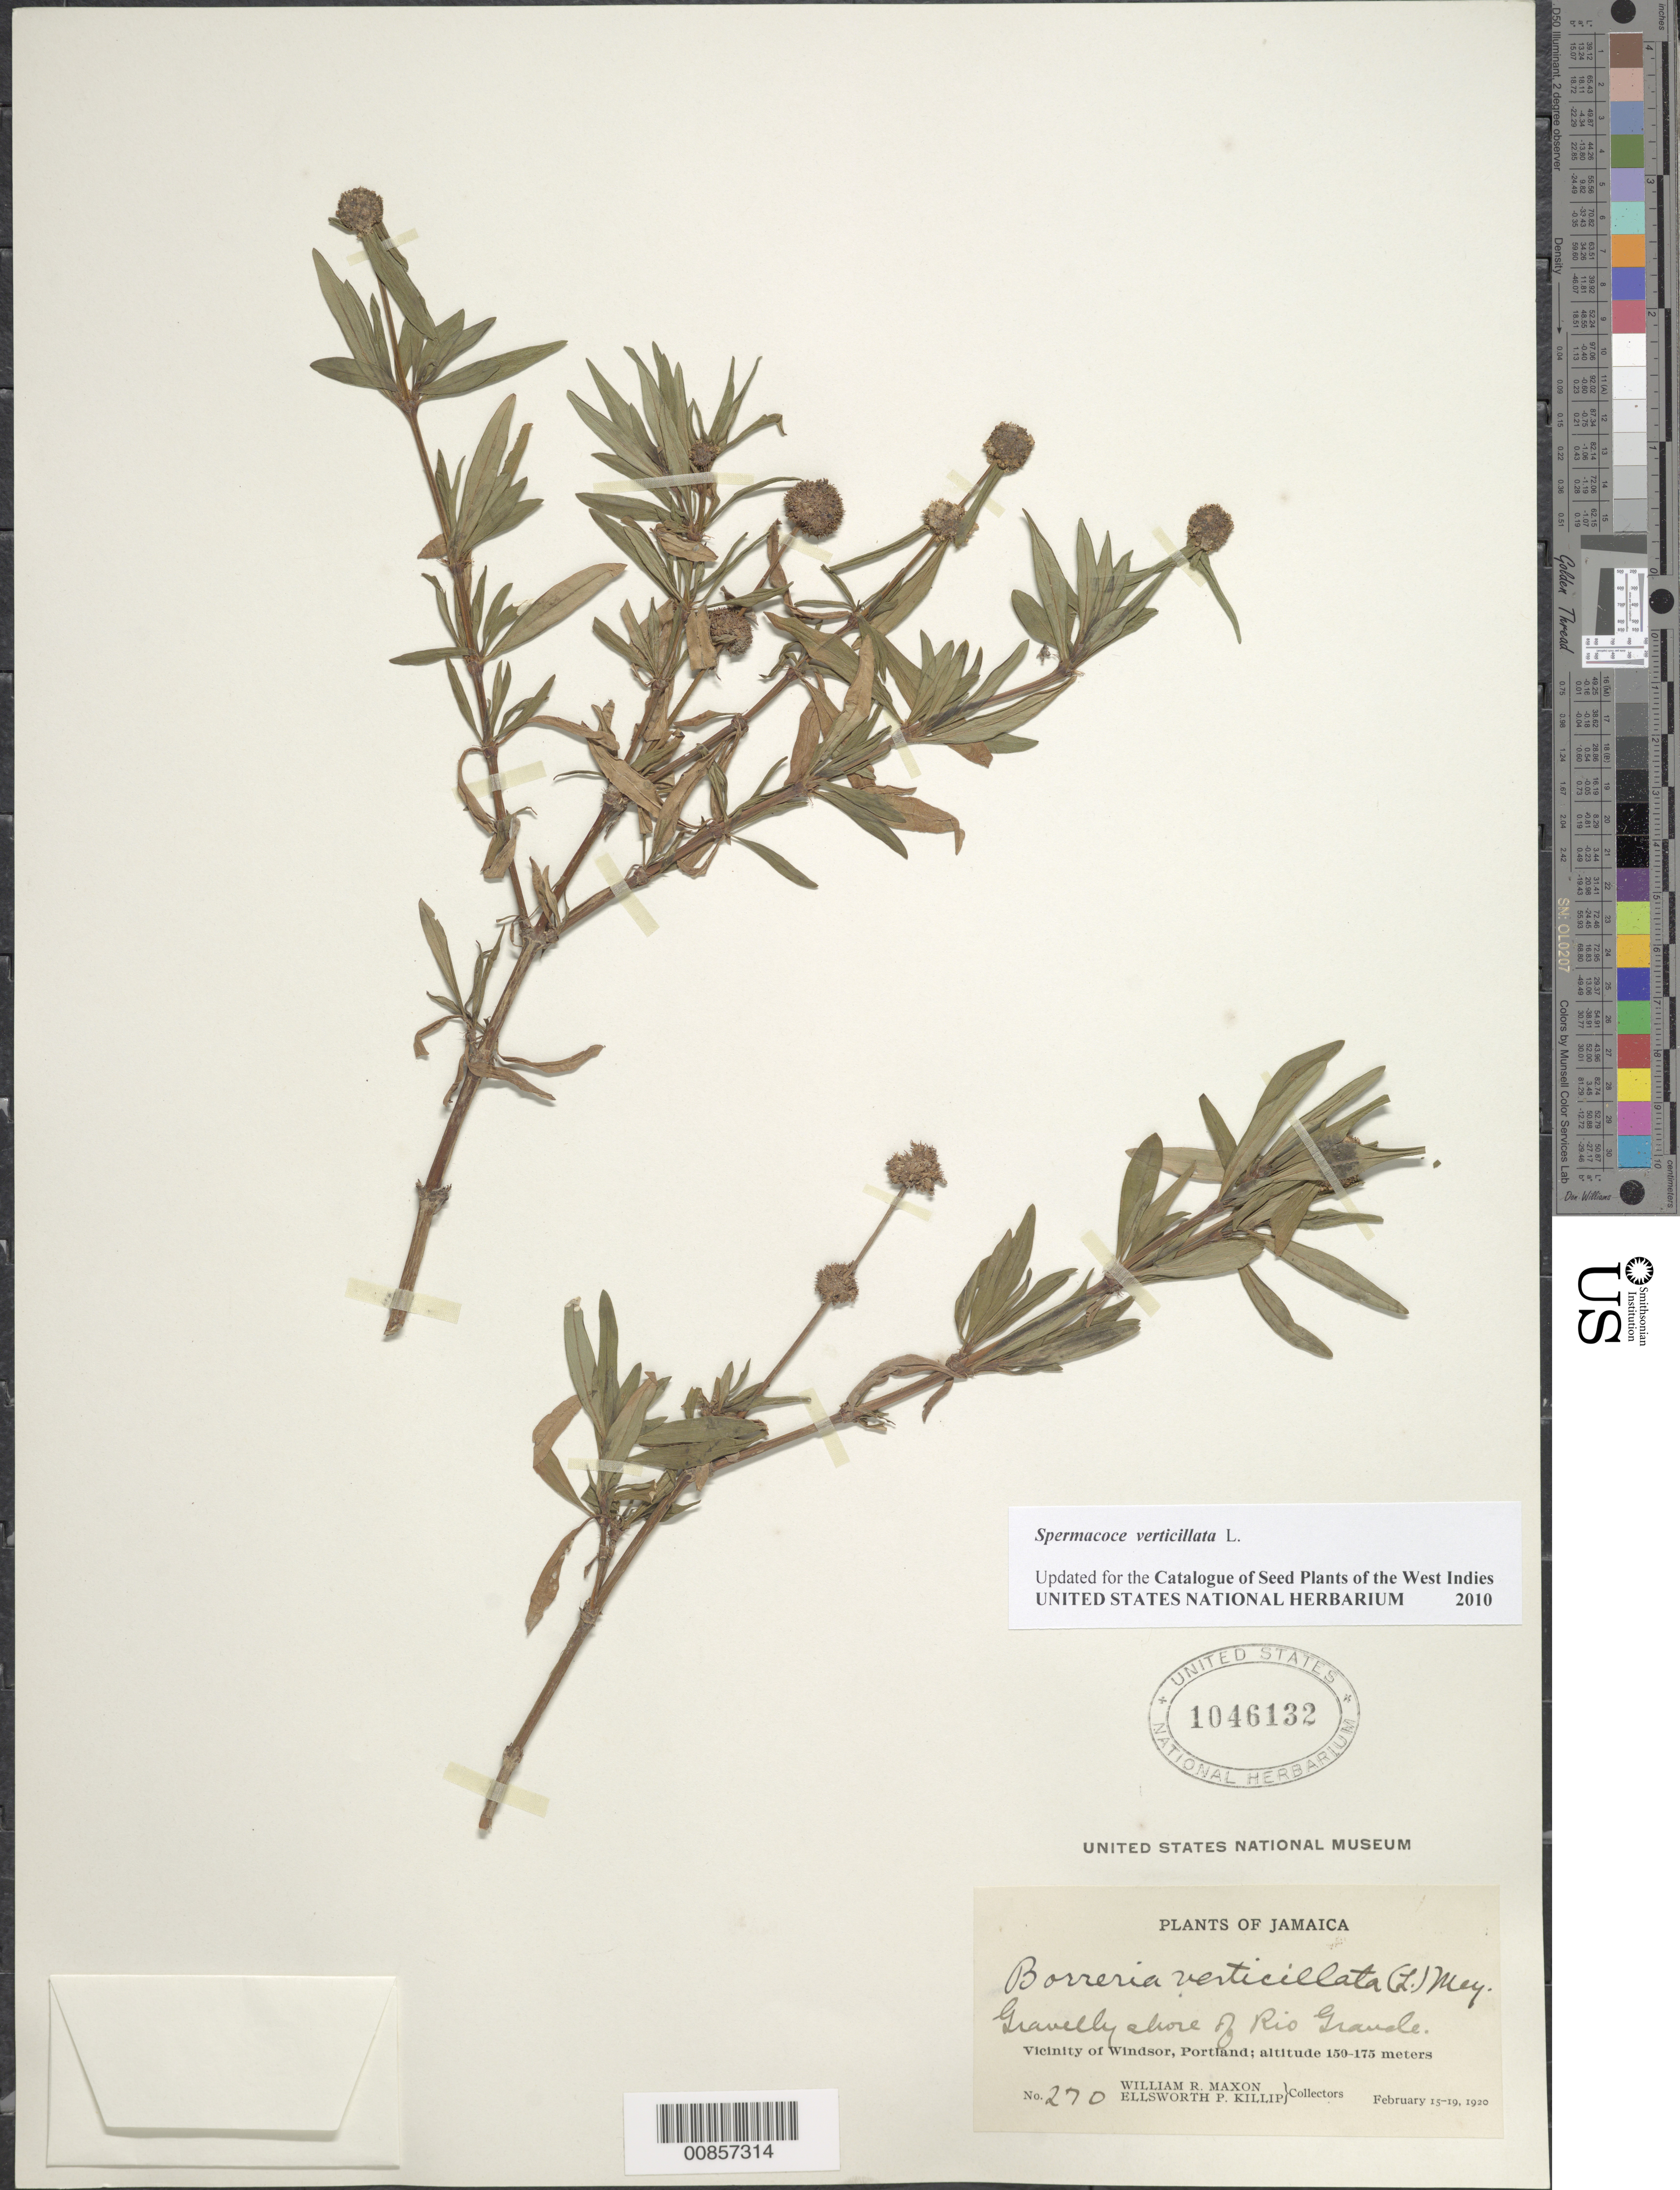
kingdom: Plantae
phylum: Tracheophyta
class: Magnoliopsida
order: Gentianales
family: Rubiaceae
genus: Spermacoce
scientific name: Spermacoce verticillata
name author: L.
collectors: W. R. Maxon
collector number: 270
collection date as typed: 15 Feb 1920 to 19 Feb 1920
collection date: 1920-02-15/1920-02-19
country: Jamaica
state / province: Portland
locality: Shore of Rio Grande. Vicinity of Windsor.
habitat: Gravelly shore of river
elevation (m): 150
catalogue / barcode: US 1046132